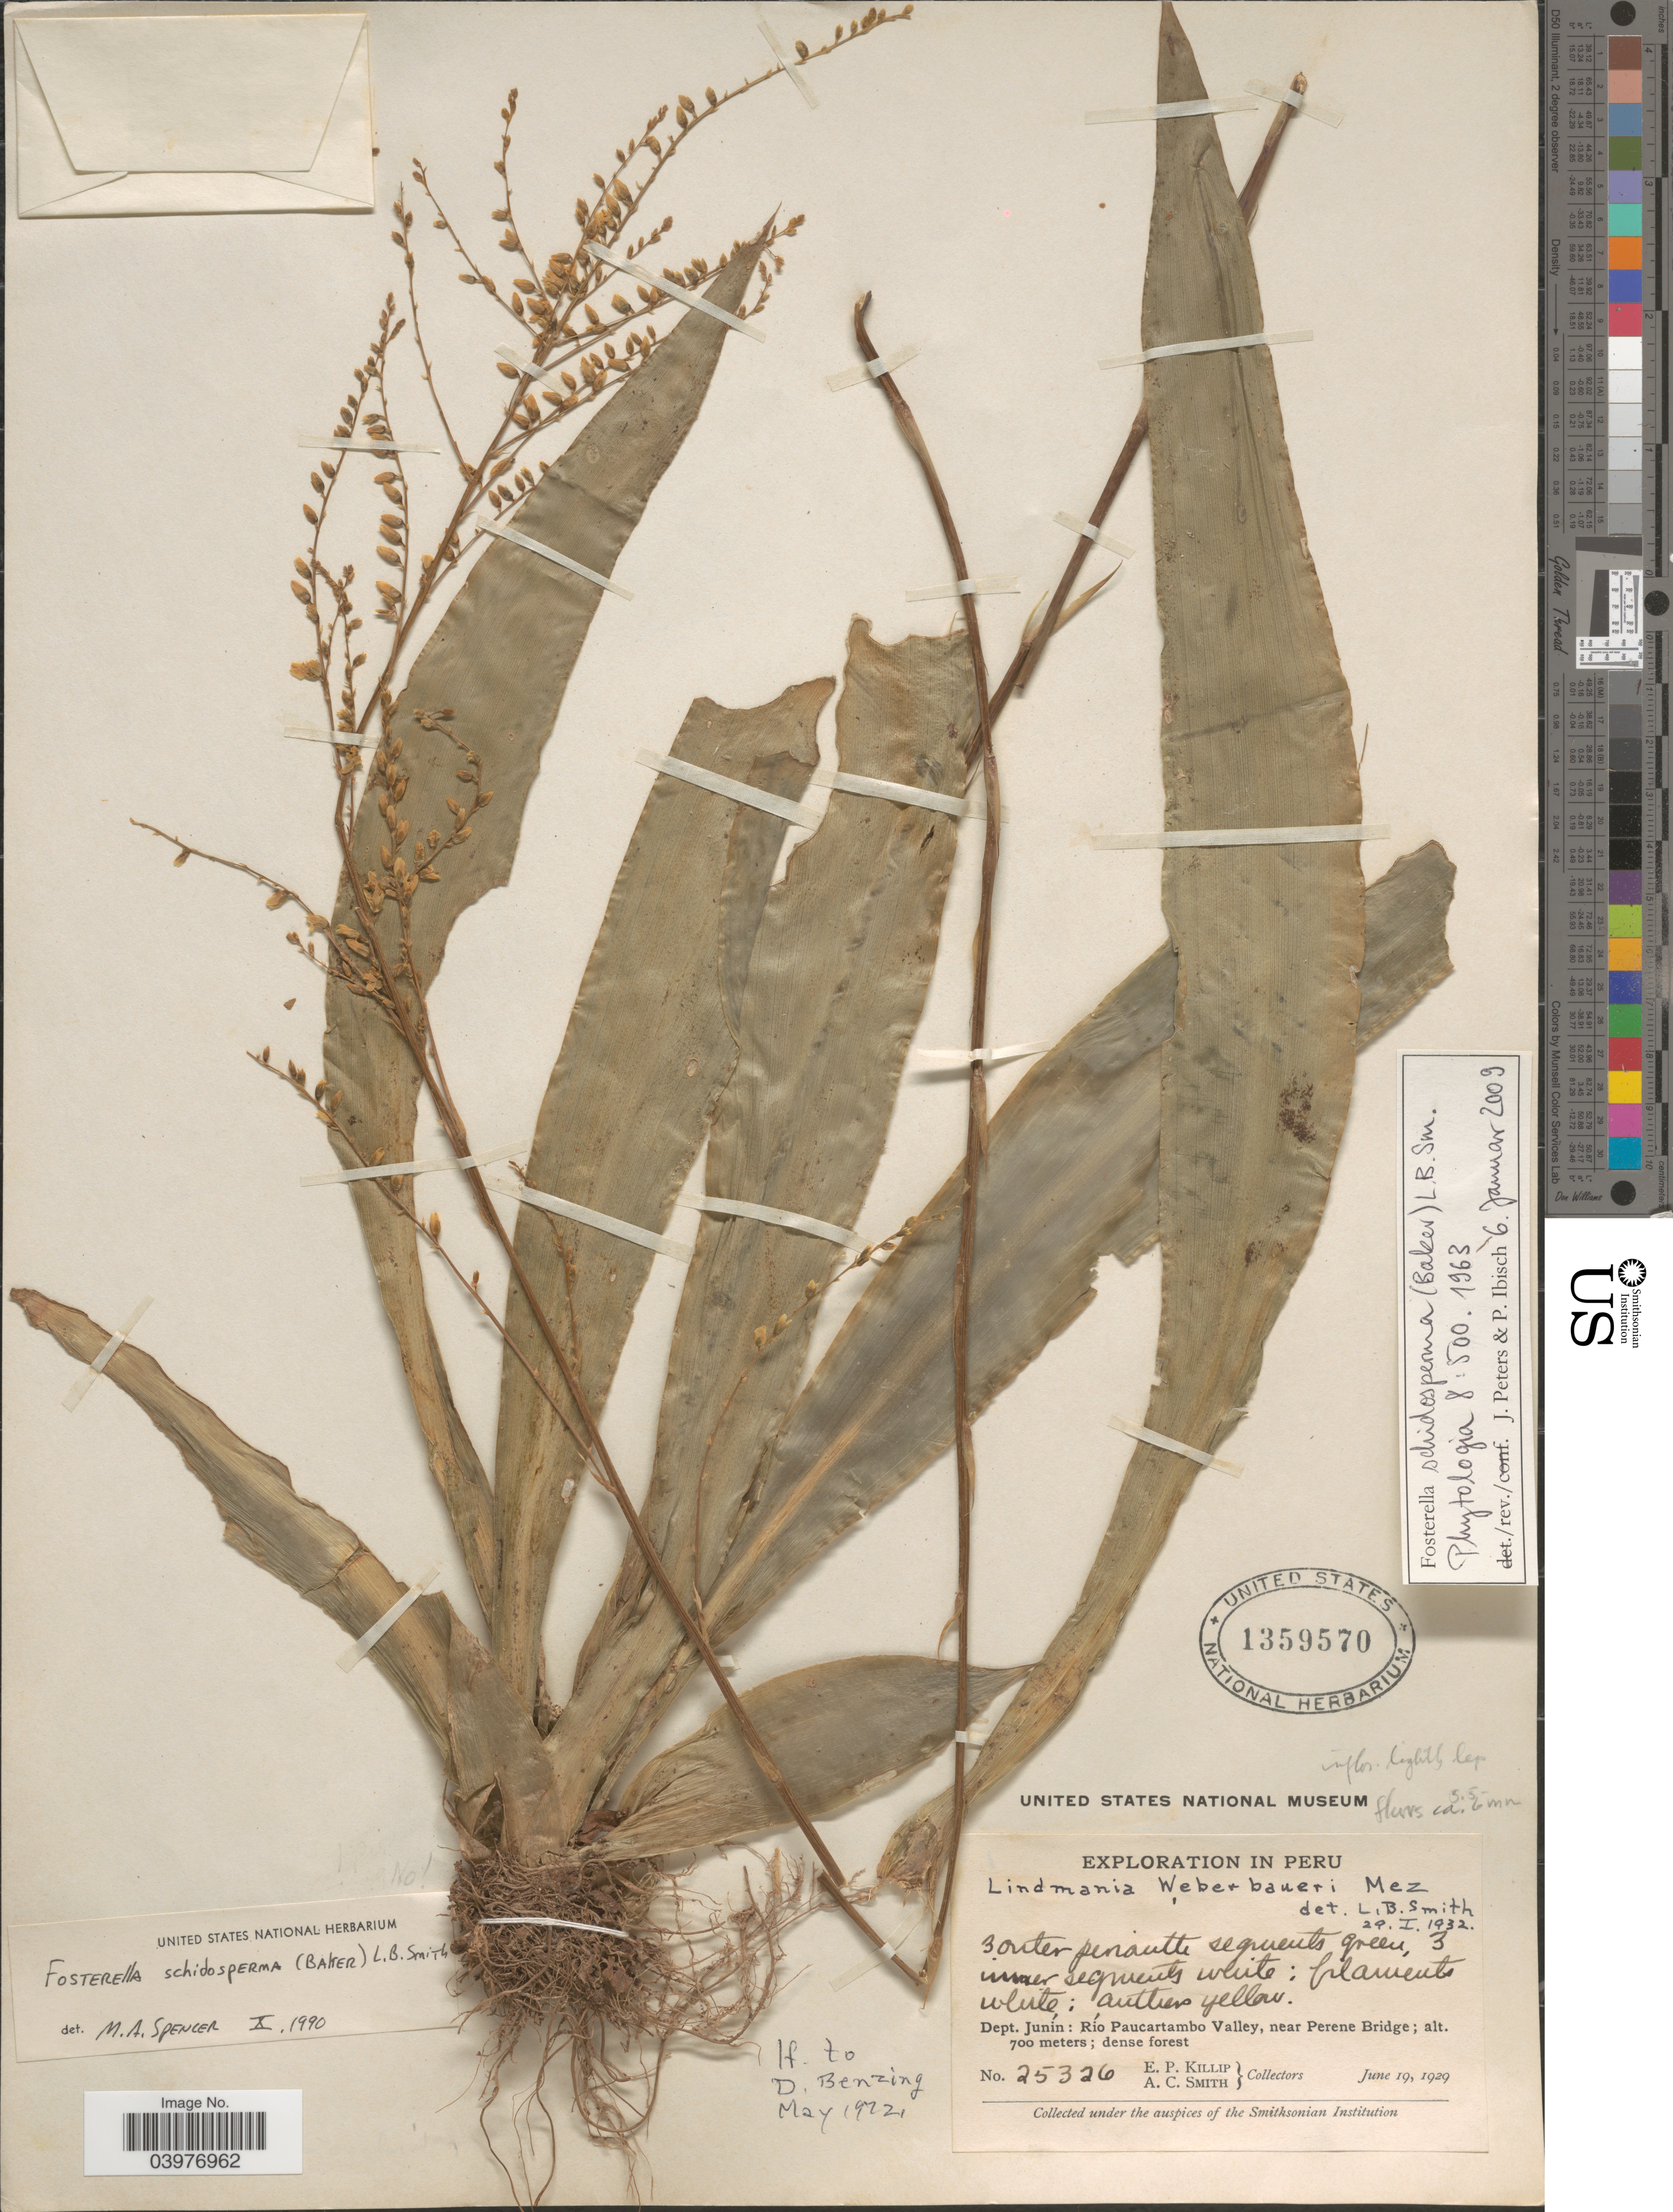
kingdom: Plantae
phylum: Tracheophyta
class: Liliopsida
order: Poales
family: Bromeliaceae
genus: Fosterella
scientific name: Fosterella schidosperma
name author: (Baker) L.B. Sm.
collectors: E. P. Killip & A. C. Smith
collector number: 25326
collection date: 1929-06-19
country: Peru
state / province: Junín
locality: Dept. Junín: Río Paucartambo Valley, near Perene Bridge.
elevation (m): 700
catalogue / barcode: US 1359570